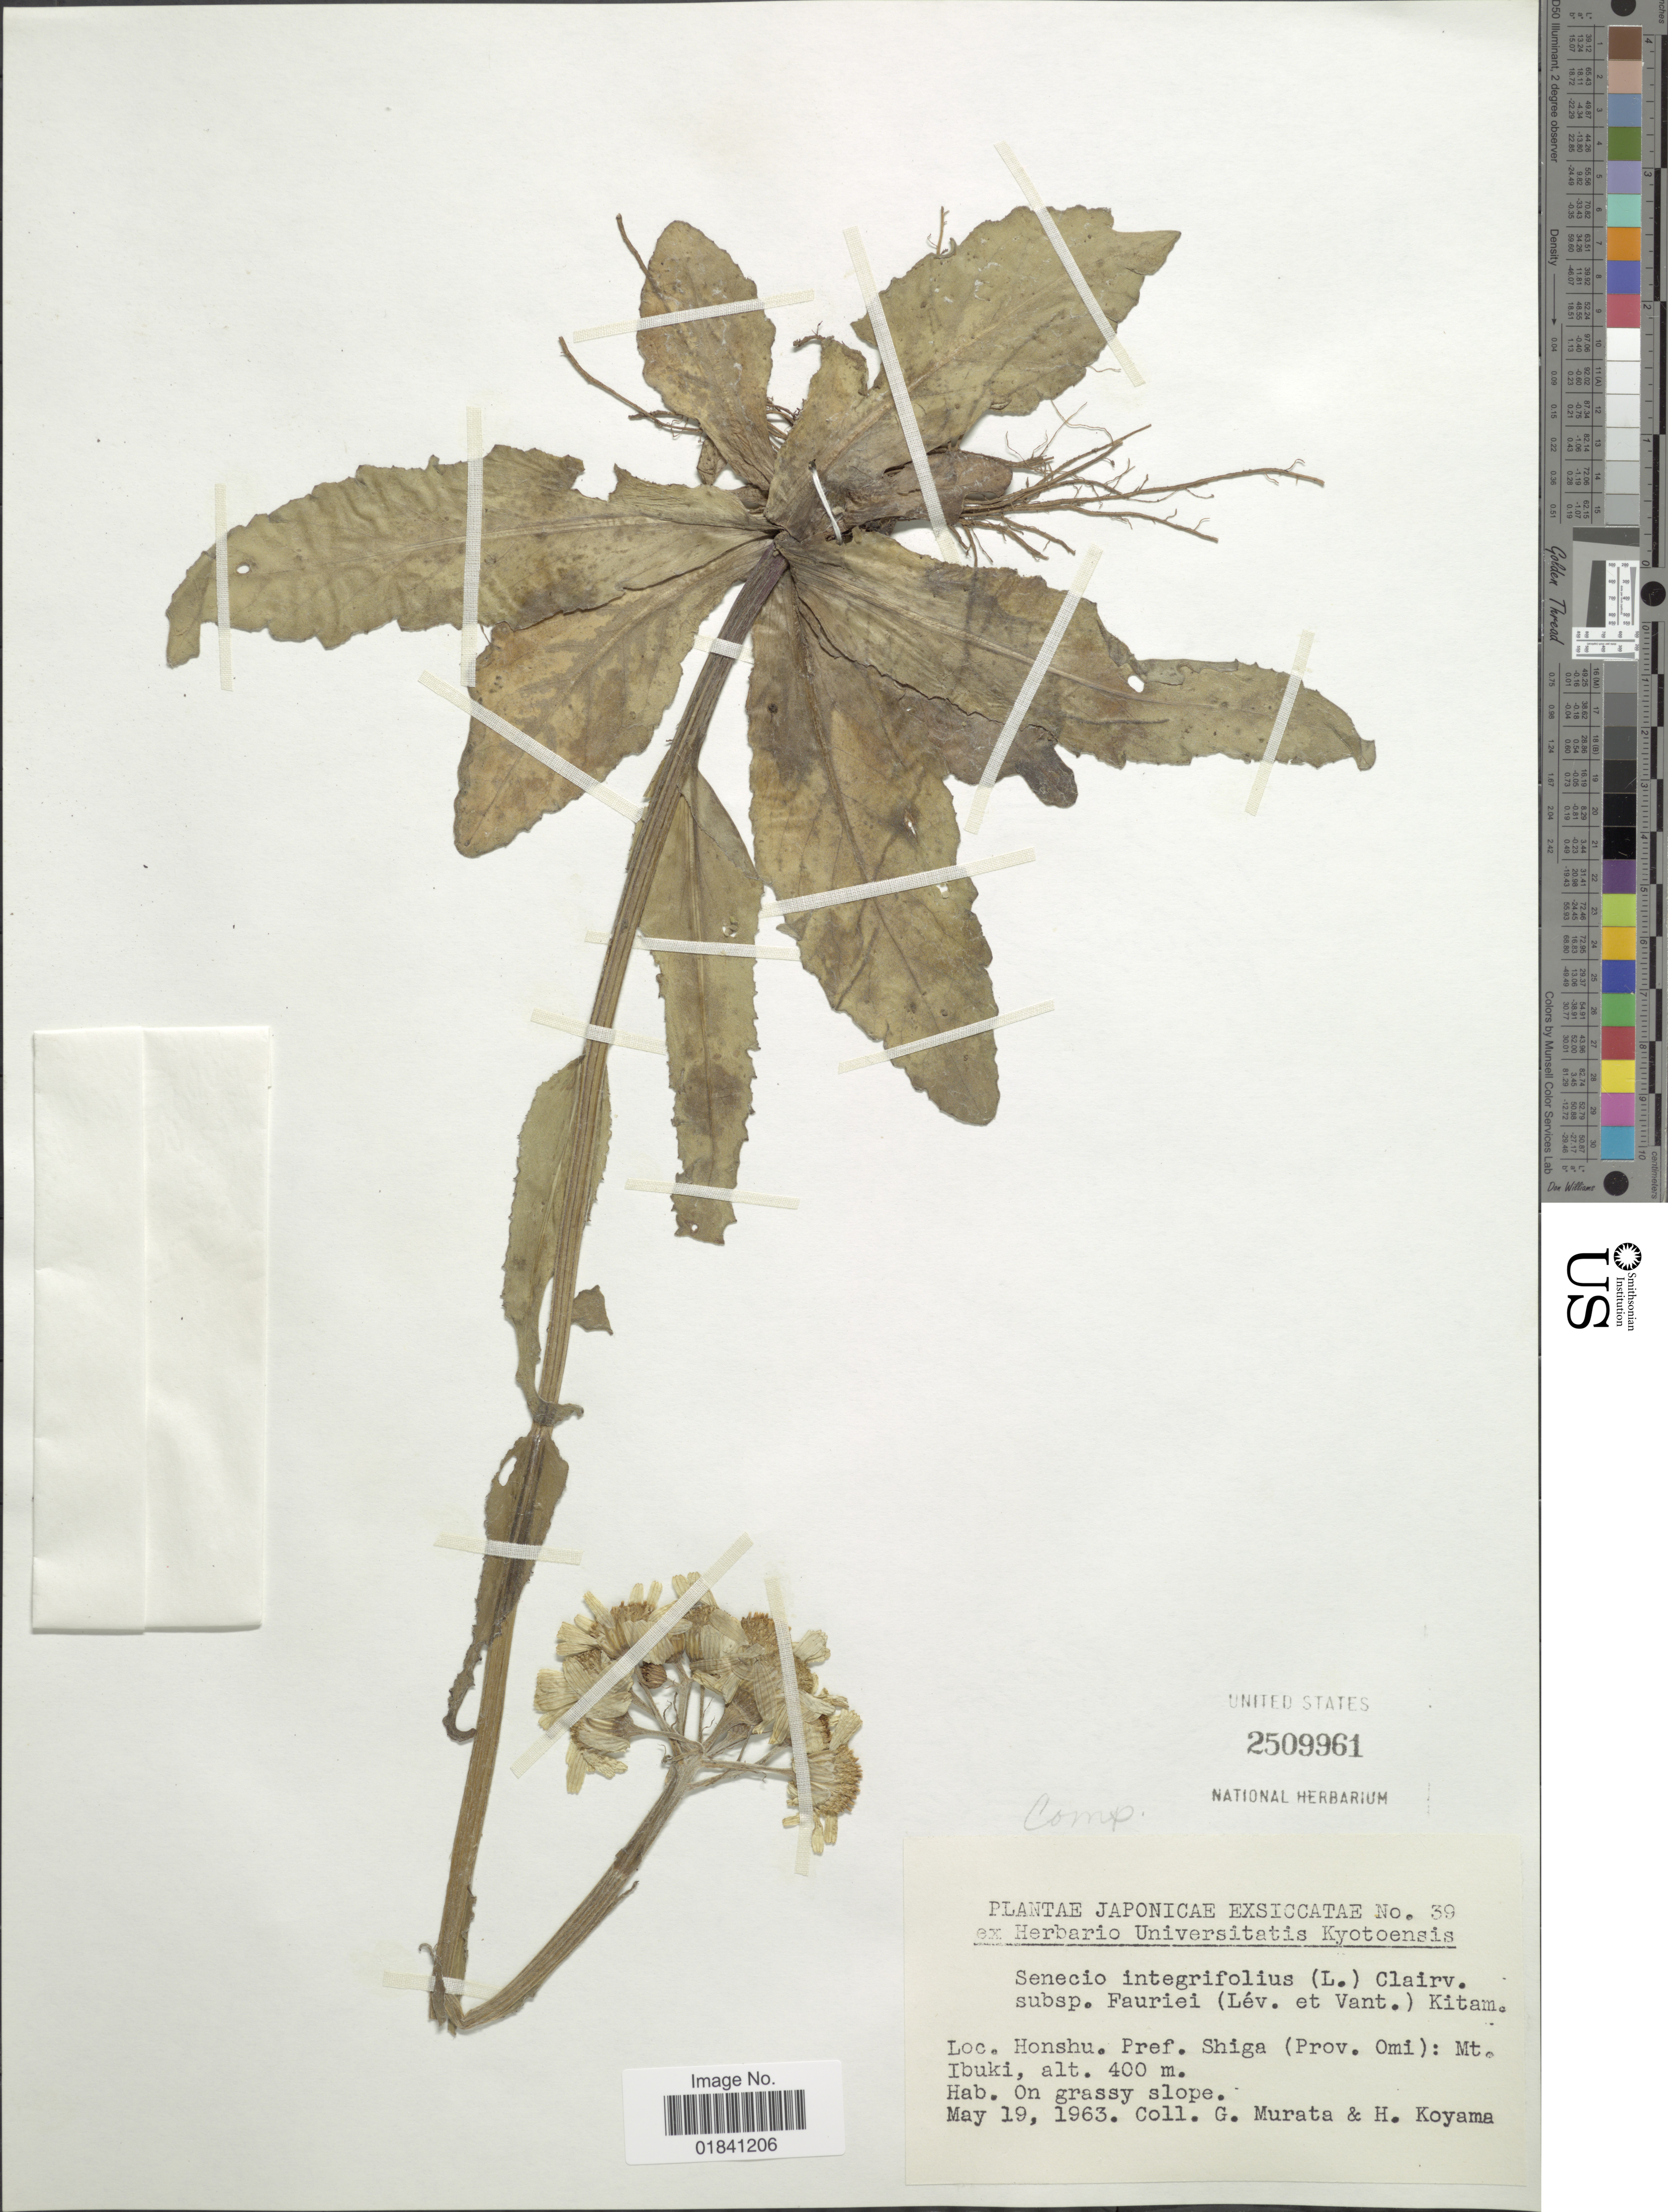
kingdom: Plantae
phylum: Tracheophyta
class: Magnoliopsida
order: Asterales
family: Asteraceae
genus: Senecio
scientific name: Senecio integrifolius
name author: (L.) Clairv.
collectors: G. Murata & H. Koyama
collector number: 39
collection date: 1963-05-19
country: Japan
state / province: Siga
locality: Honshu. Pref. Shiga (Prov. Omi): Mt. Ibuki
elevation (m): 400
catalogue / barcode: US 2509961